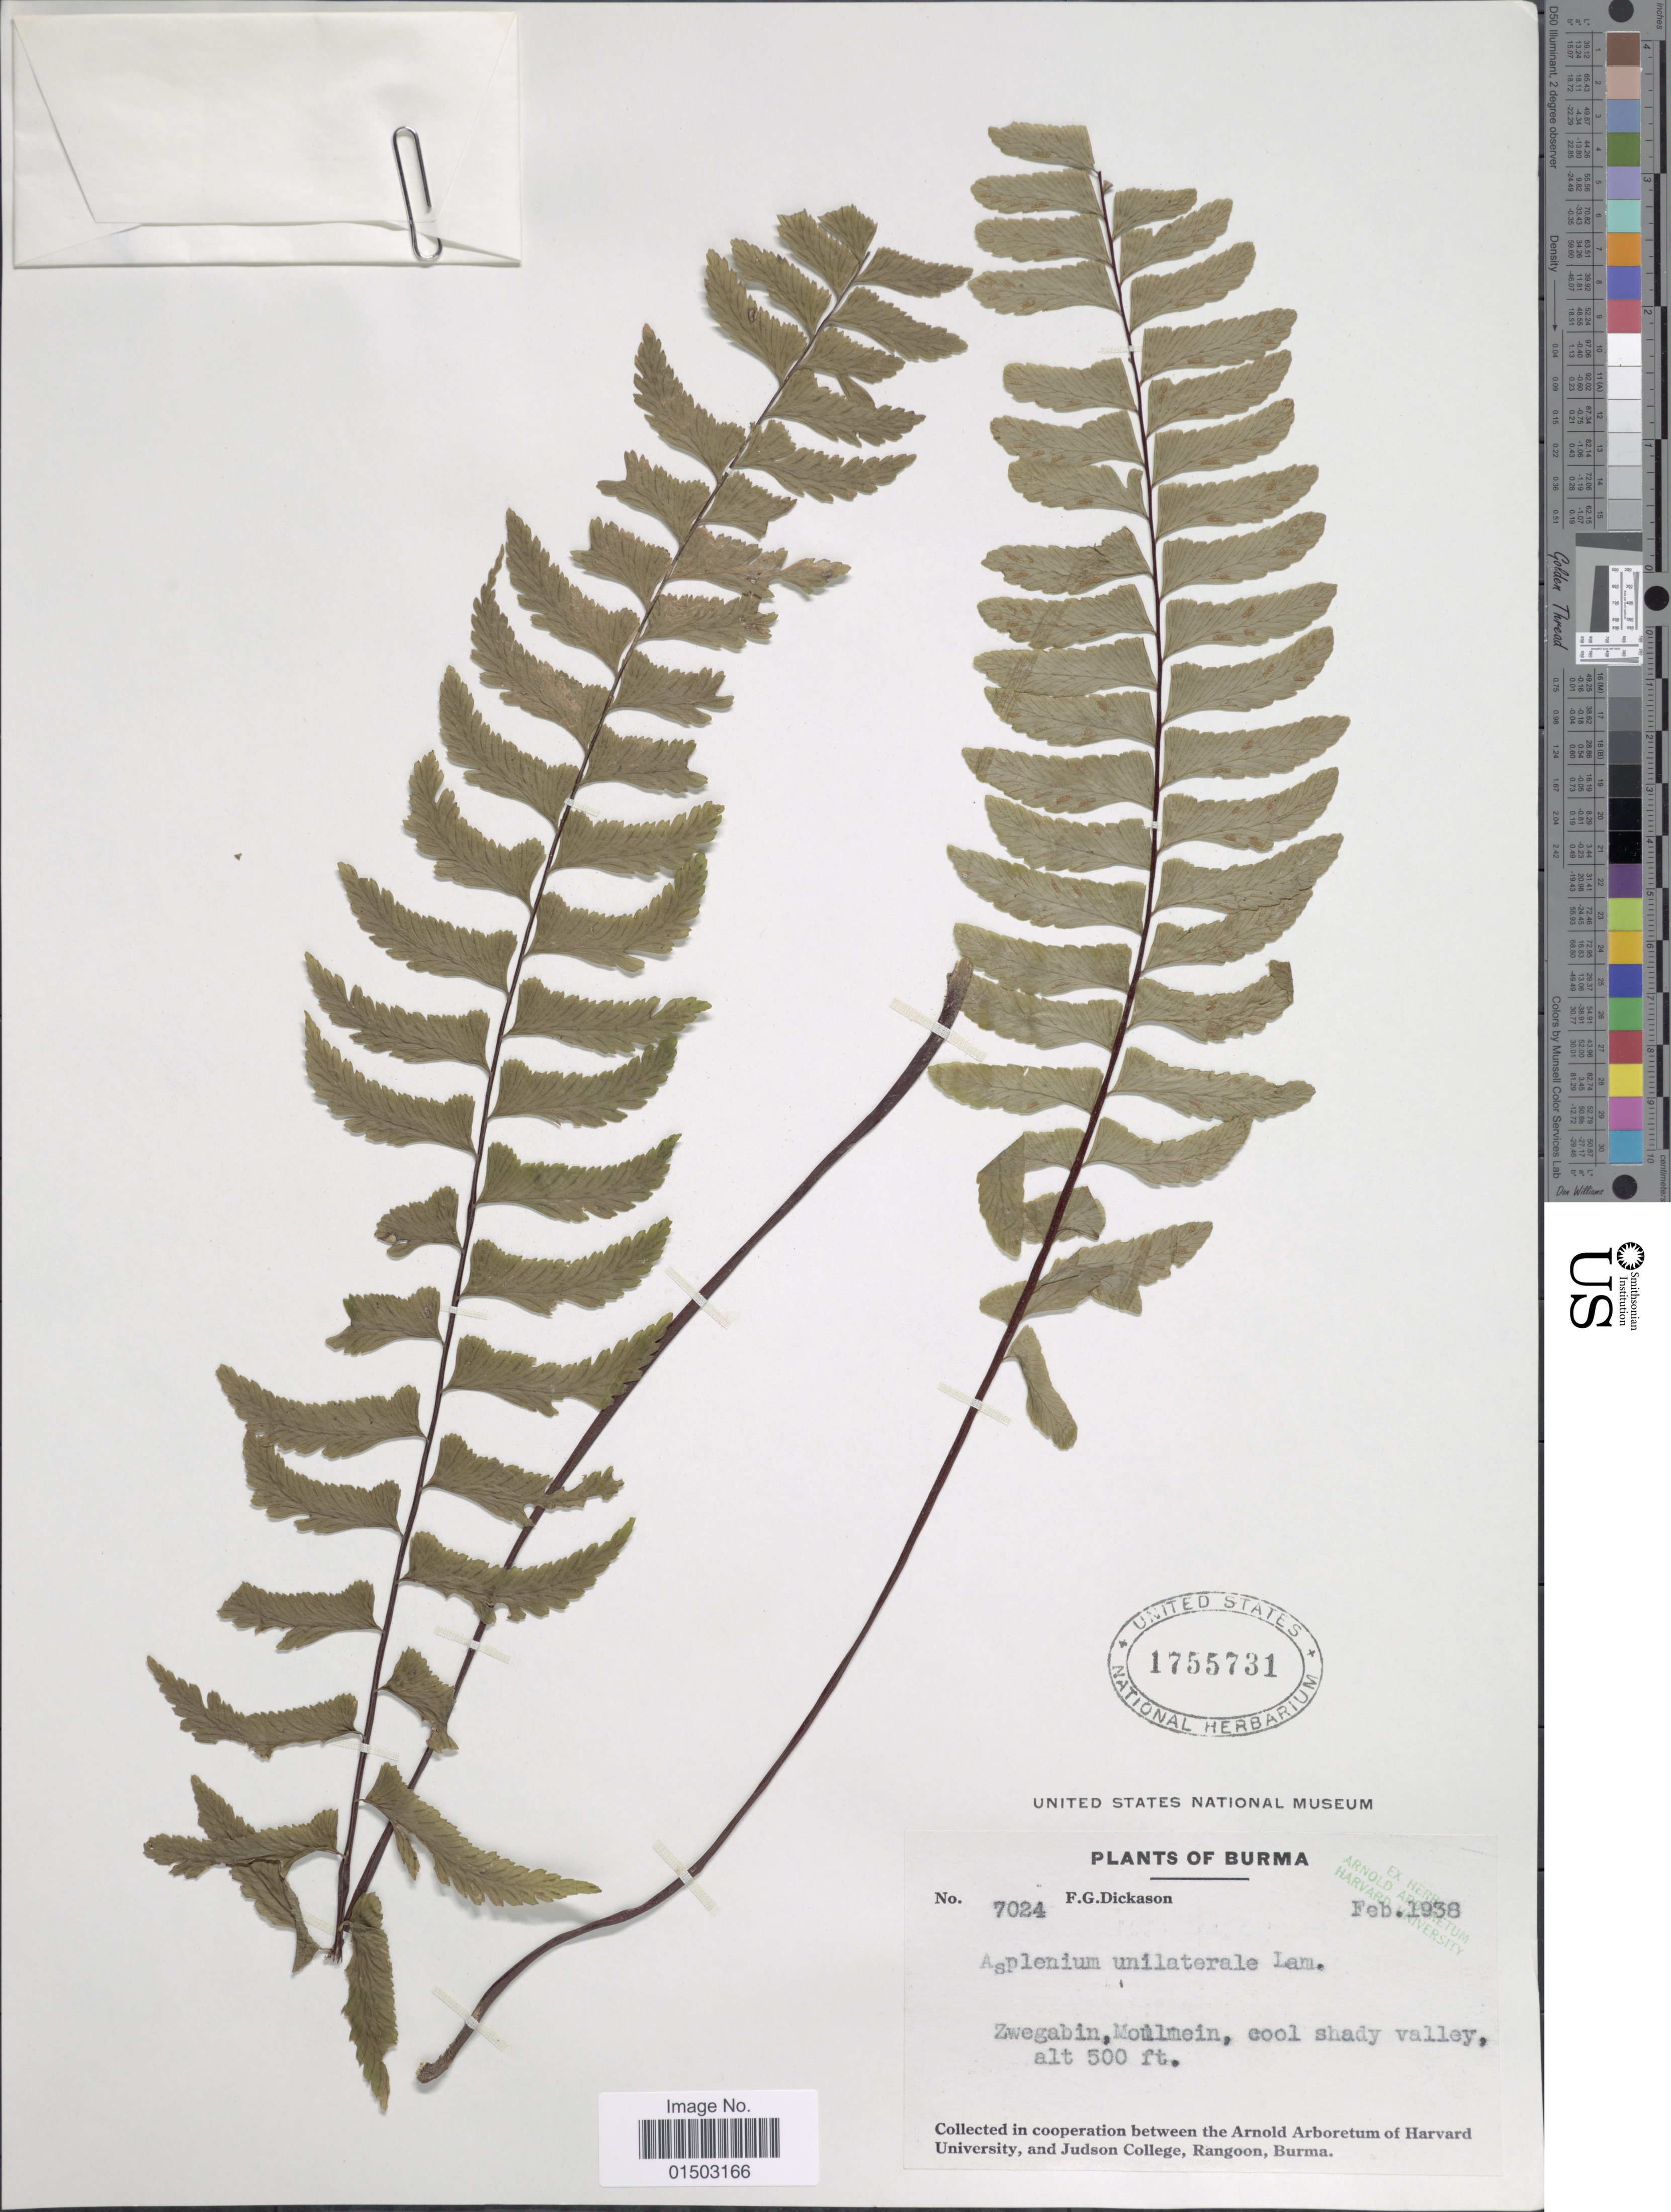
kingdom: Plantae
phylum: Tracheophyta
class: Polypodiopsida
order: Polypodiales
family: Aspleniaceae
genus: Hymenasplenium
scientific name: Hymenasplenium unilaterale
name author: (Lam.) Hayata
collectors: F. Dickason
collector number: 7024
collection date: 1938-02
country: Myanmar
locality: Burma. Zwegabin, Moulmein [interpreted].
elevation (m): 152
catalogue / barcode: US 1755731